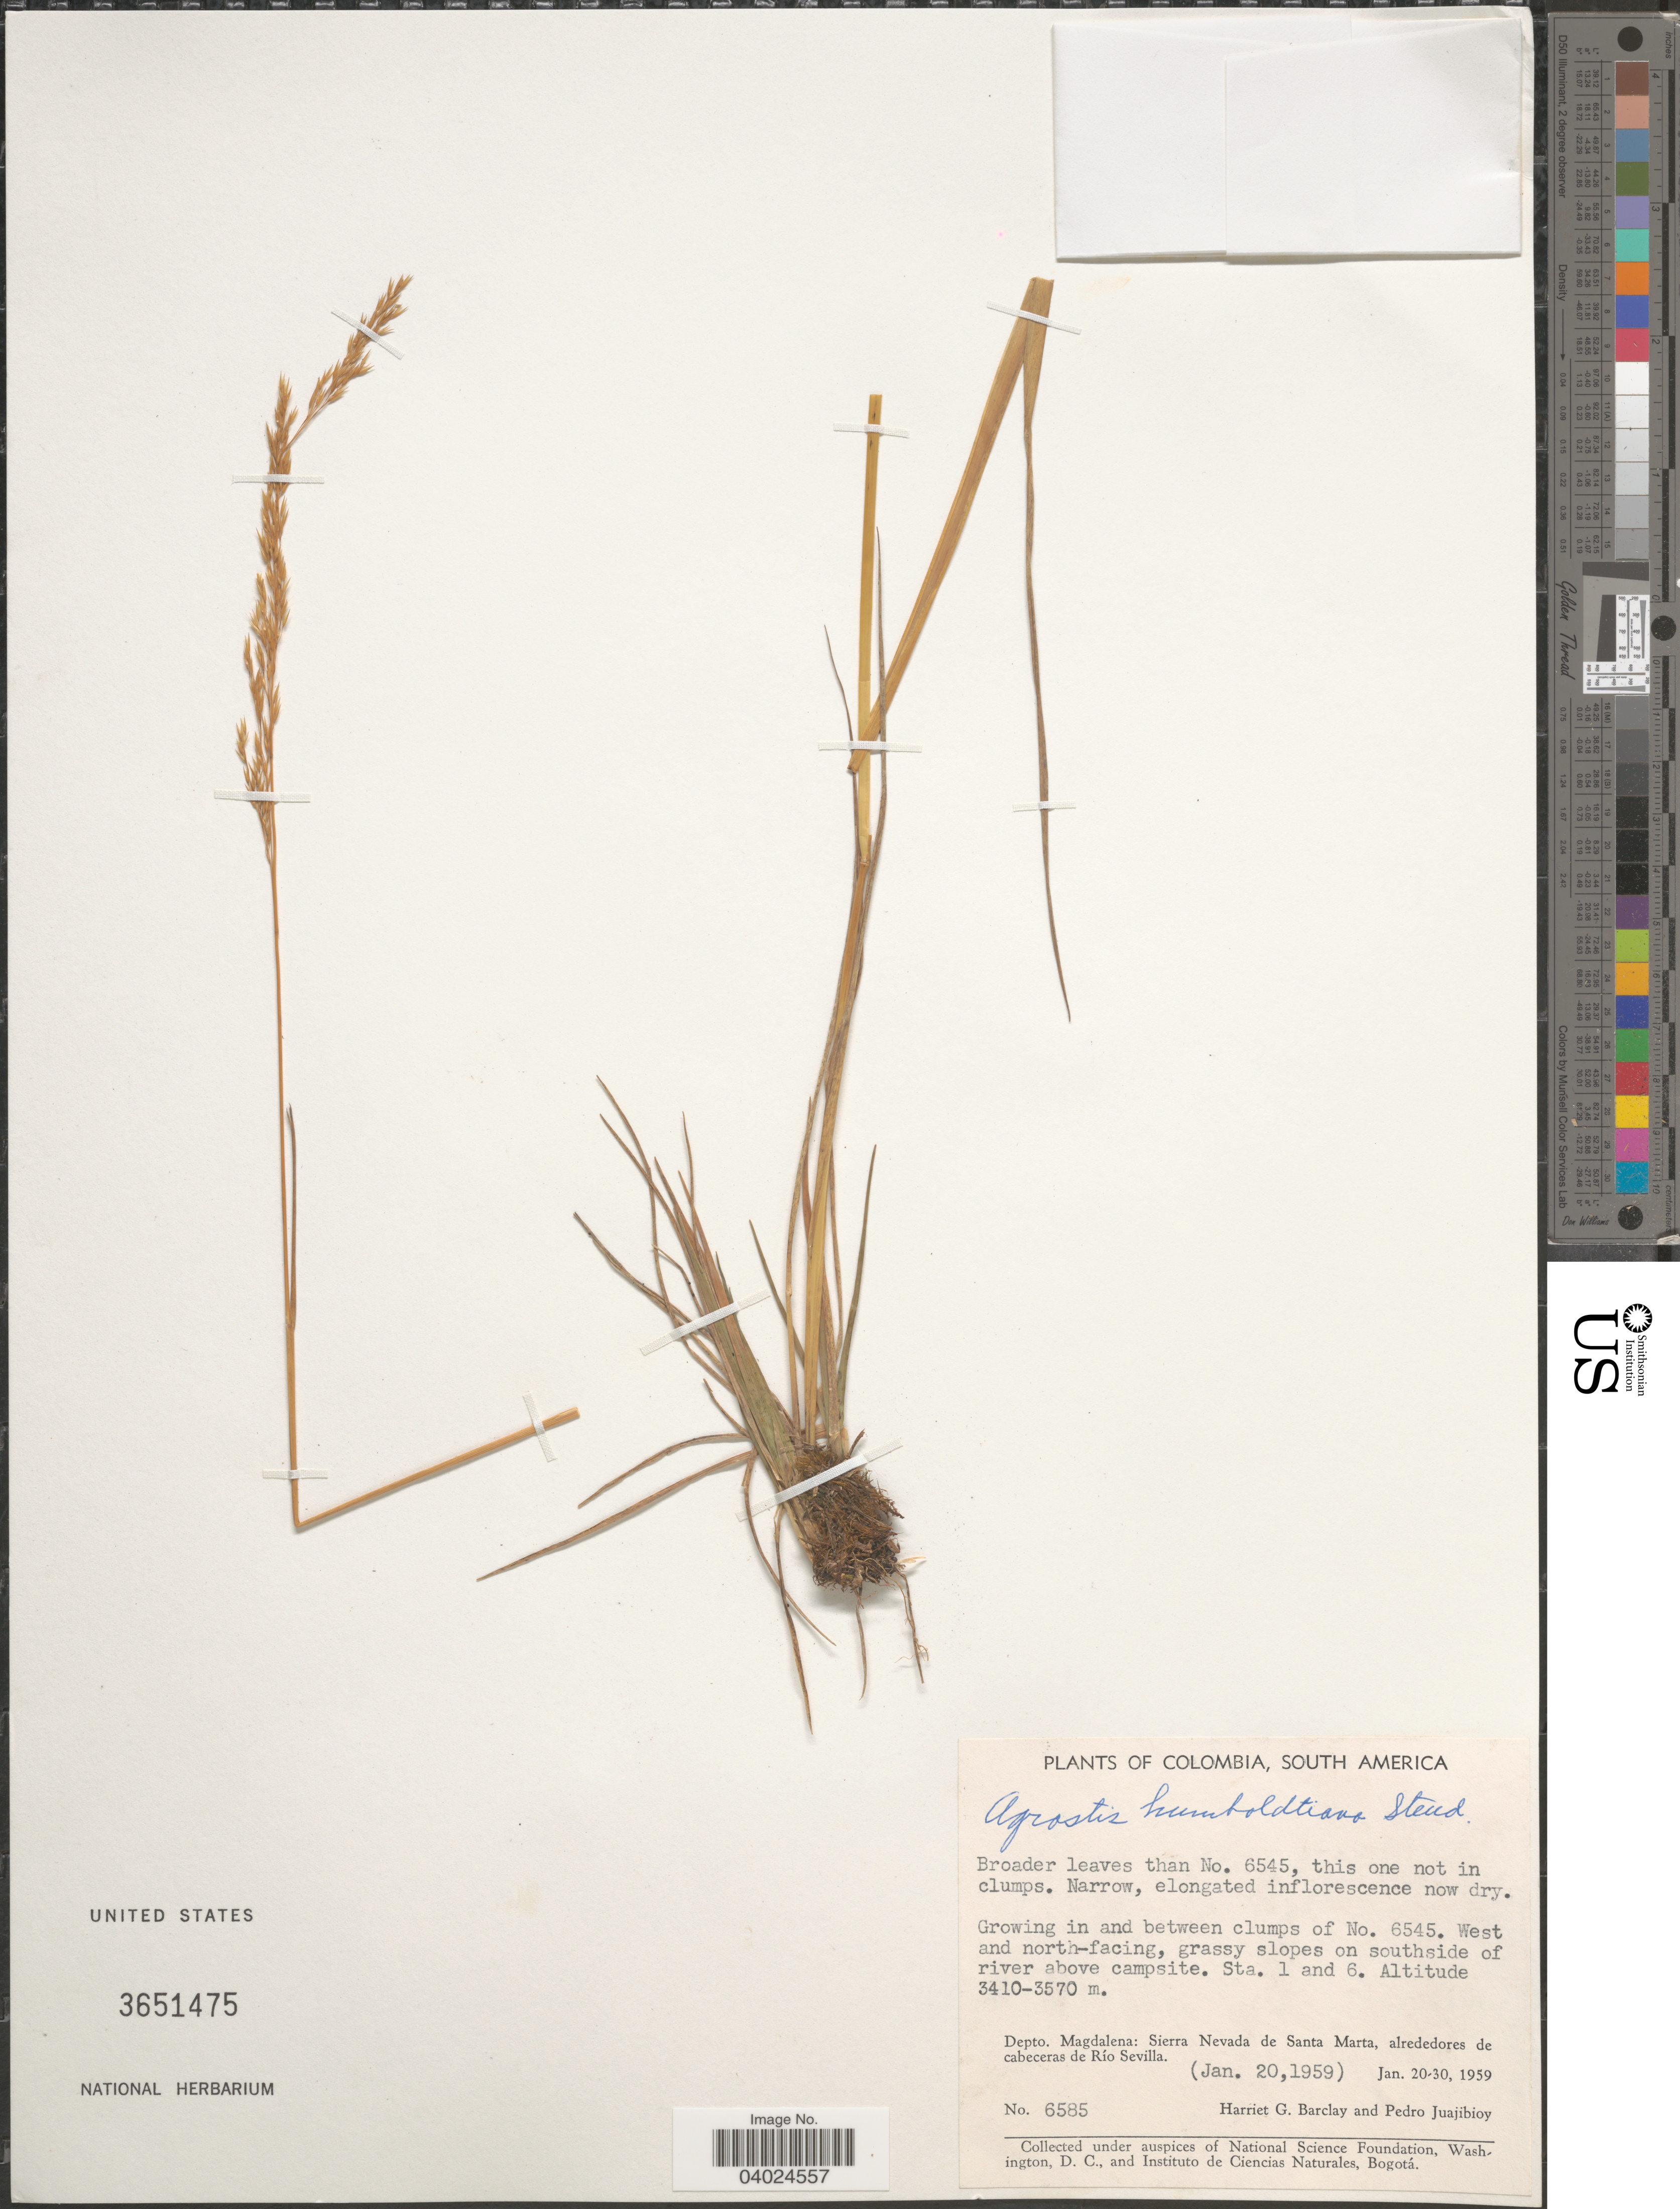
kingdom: Plantae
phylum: Tracheophyta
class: Liliopsida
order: Poales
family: Poaceae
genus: Agrostis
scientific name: Agrostis perennans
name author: (Walter) Tuck.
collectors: H. G. Barclay & P. Juajibioy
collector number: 6585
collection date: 1959-01-20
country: Colombia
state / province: Magdalena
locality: West and north-facing, grassy slopes on southside of river above campsite. Sta. 1 and 6. Depto. Magdalena: Sierra Nevada de Santa Marta, alrededores de cabeceras de Río Sevilla.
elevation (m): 3410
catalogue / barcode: US 3651475